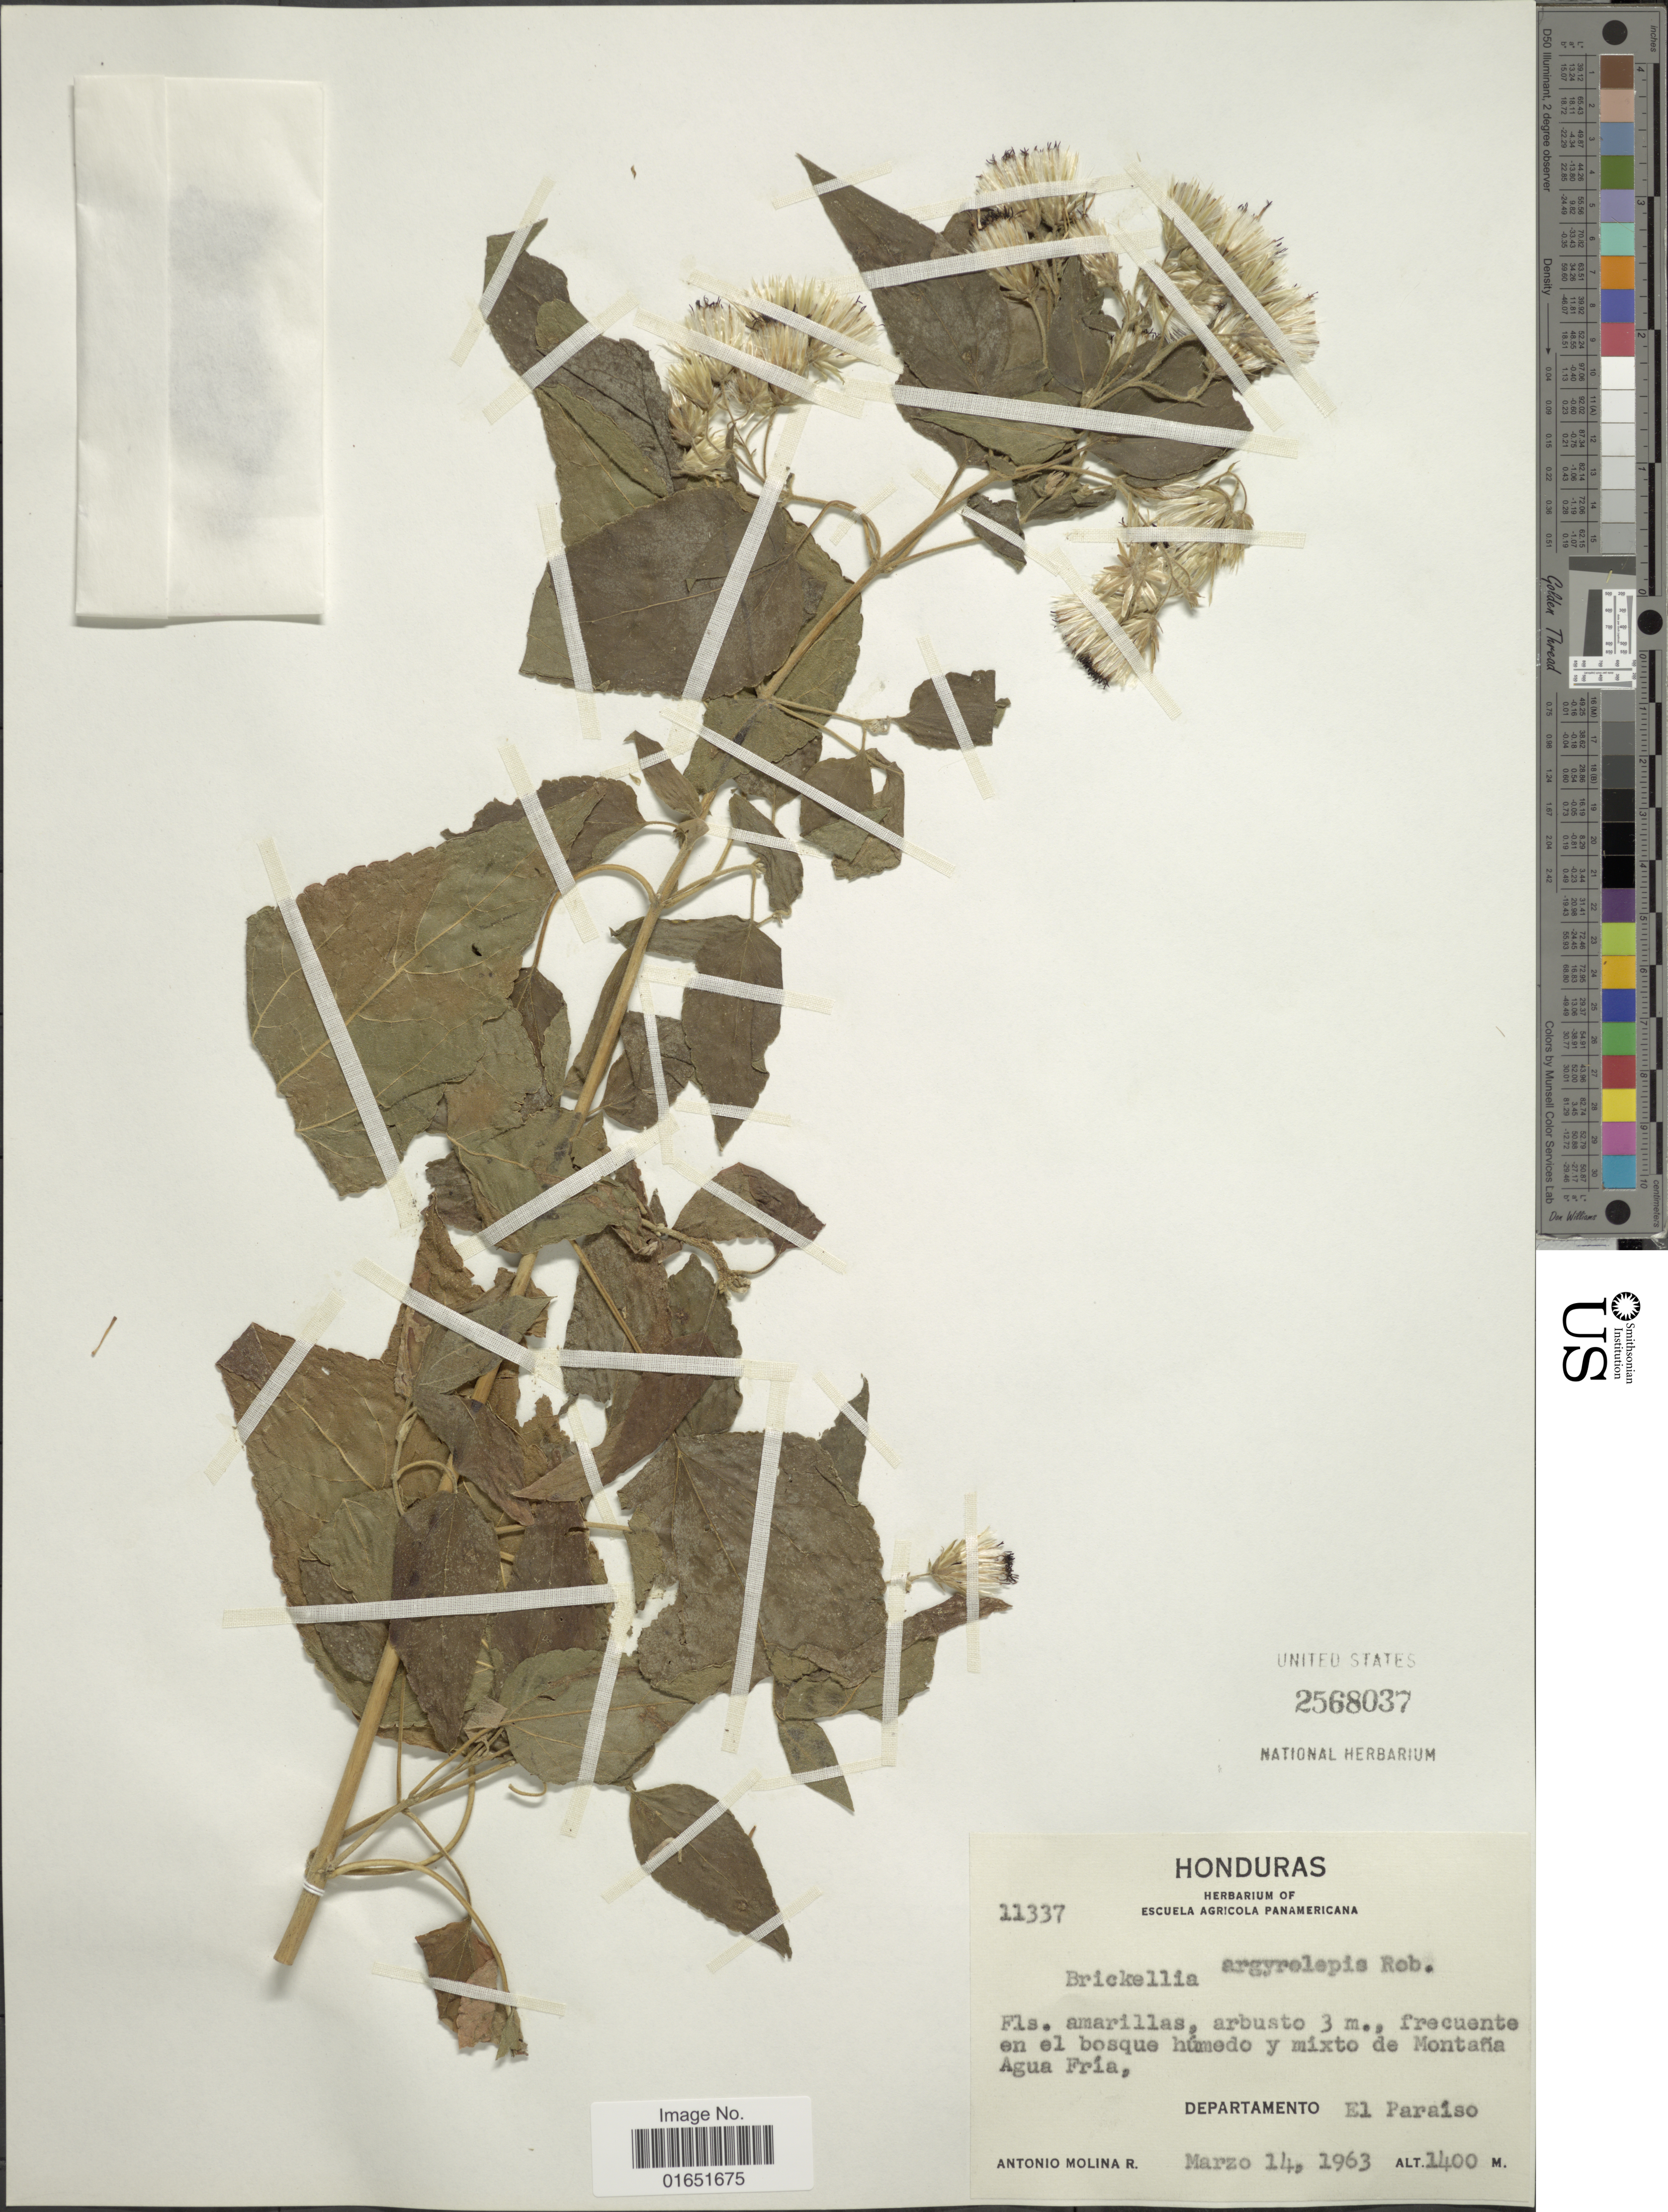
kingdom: Plantae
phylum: Tracheophyta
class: Magnoliopsida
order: Asterales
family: Asteraceae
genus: Brickellia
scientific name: Brickellia argyrolepis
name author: B.L. Rob.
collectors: A. Molina R.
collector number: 11337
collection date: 1963-03-14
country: Honduras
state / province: El Paraíso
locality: Frecuente en el bosque húmedo y mixto de Montaña Agua Fría, Departamento El Paraíso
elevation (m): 1400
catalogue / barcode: US 2568037